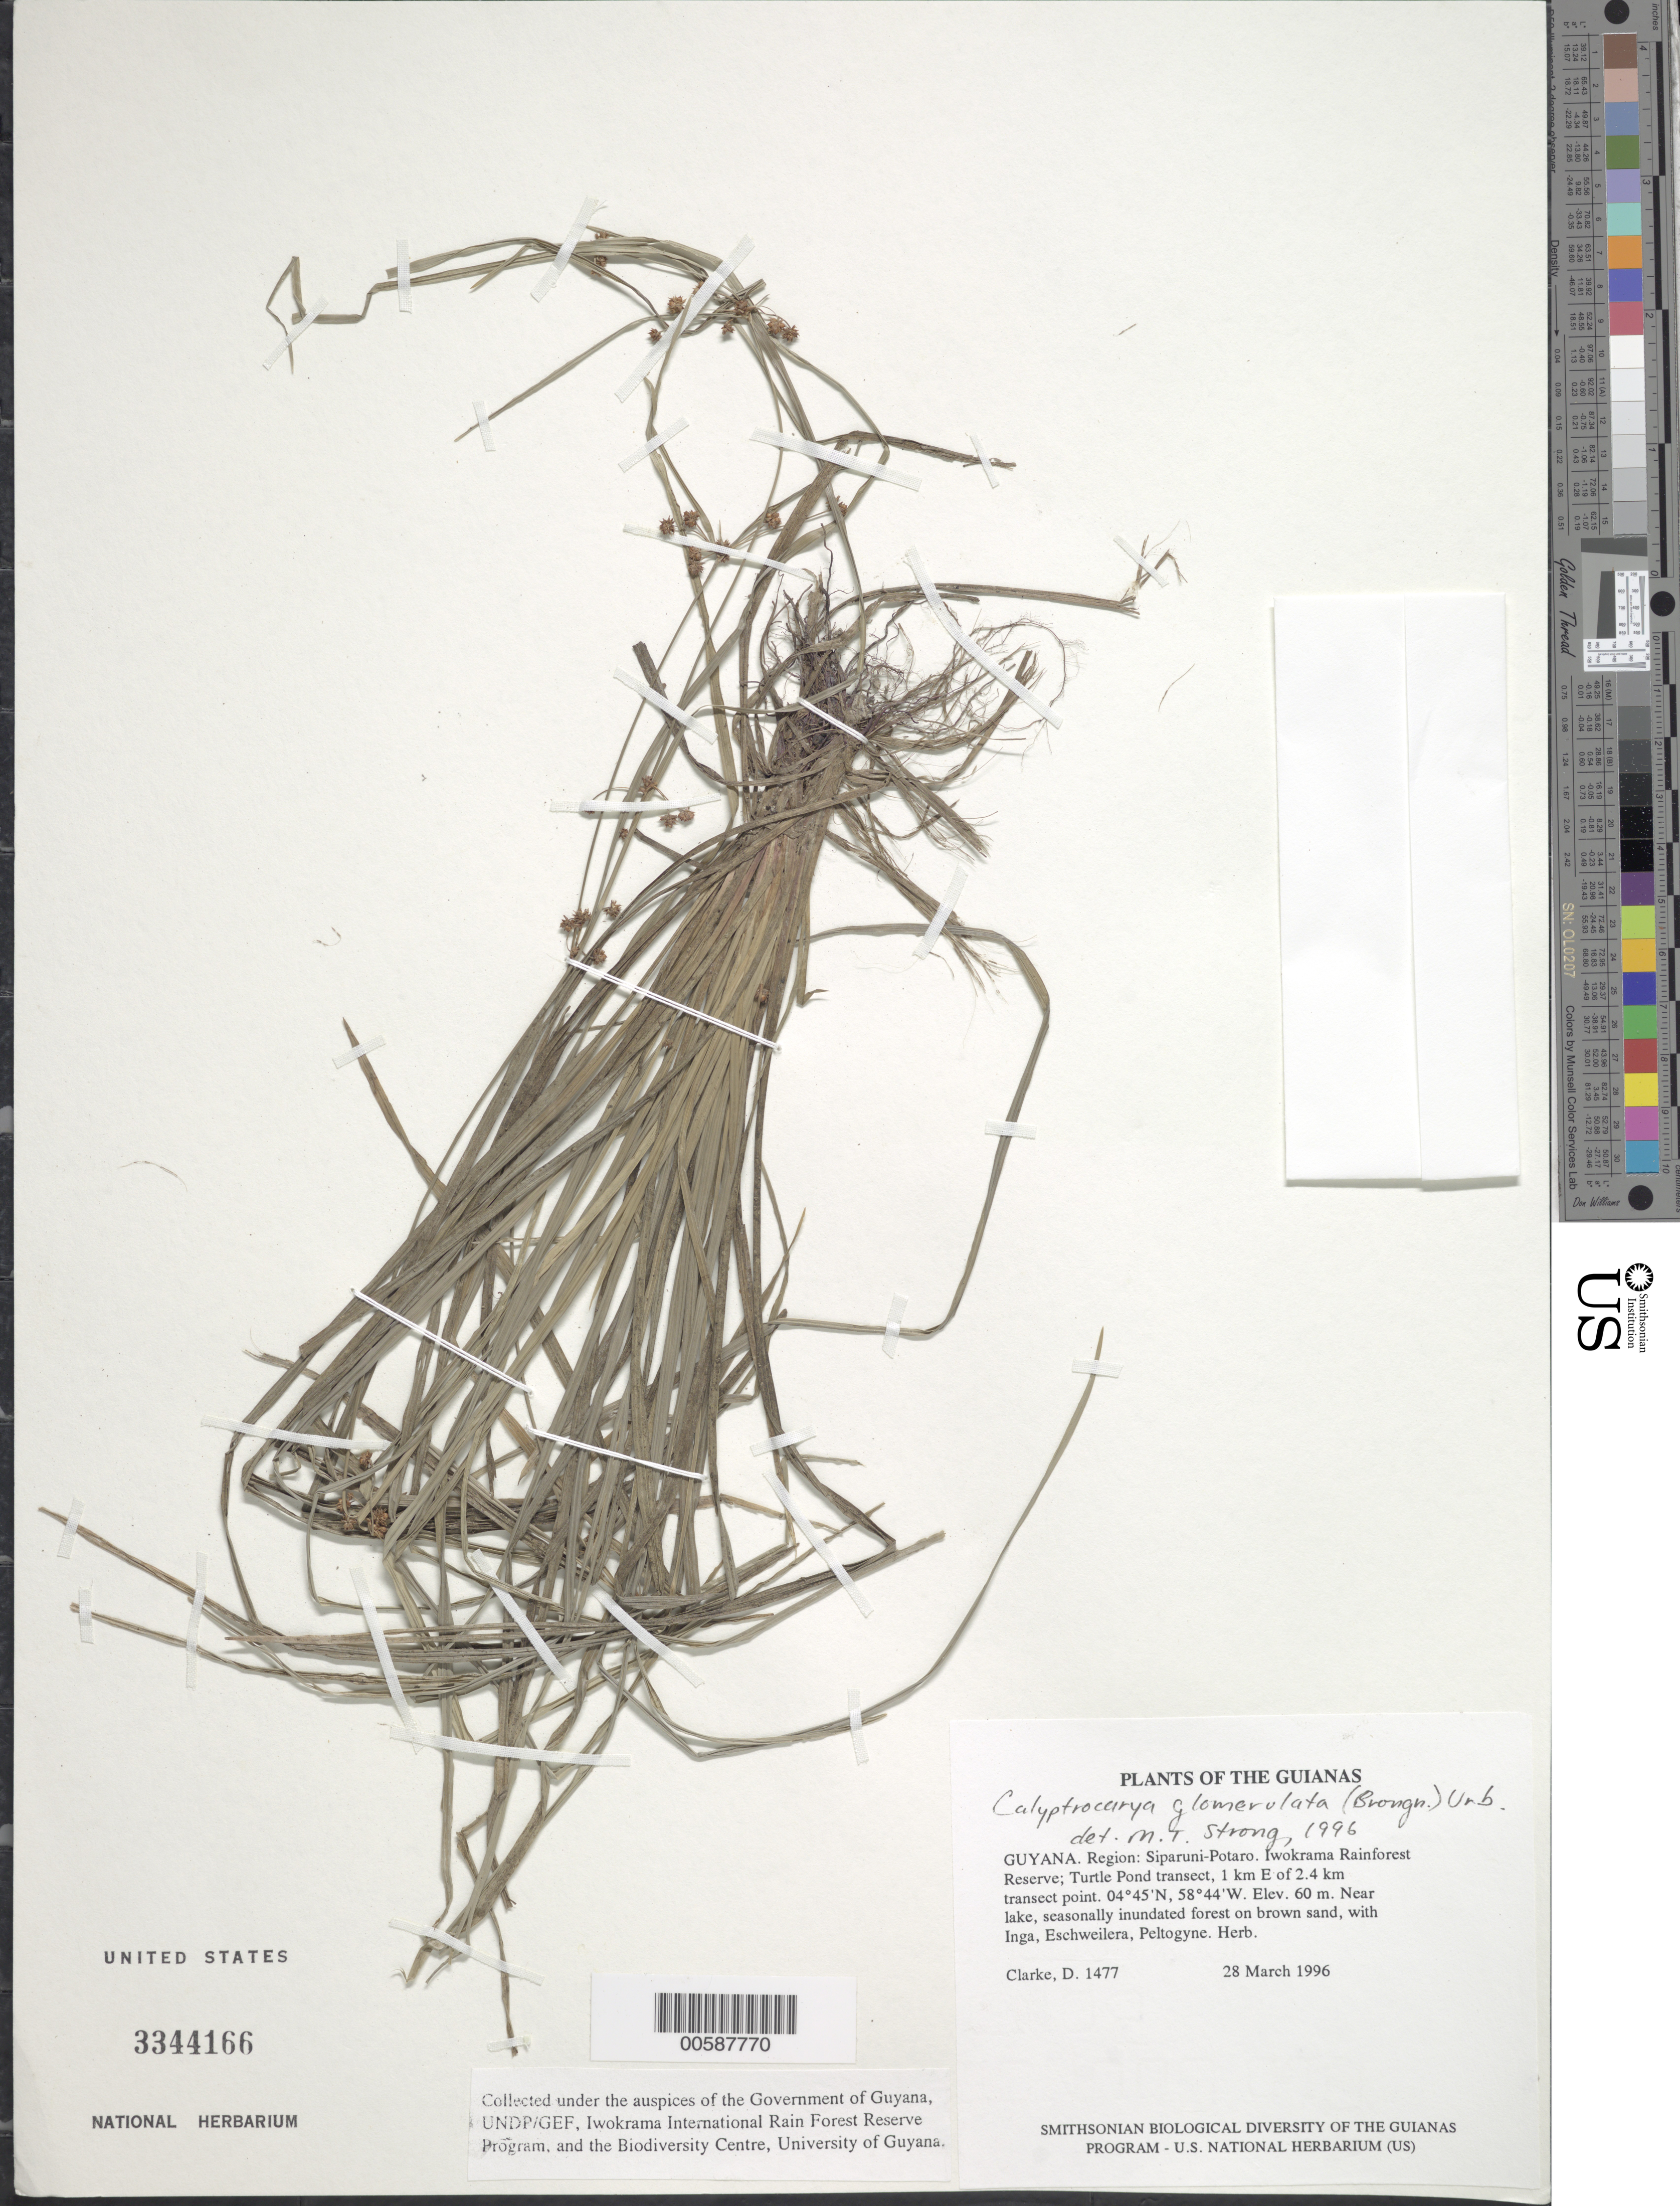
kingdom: Plantae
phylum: Tracheophyta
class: Liliopsida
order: Poales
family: Cyperaceae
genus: Calyptrocarya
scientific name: Calyptrocarya glomerulata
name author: (Brongn.) Urb.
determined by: Strong, M. T., (US), Smithsonian Institution - National Museum of Natural History (UNITED STATES)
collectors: H. D. Clarke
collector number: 1477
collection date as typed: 28 March 1996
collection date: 1996-03-28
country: Guyana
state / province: Potaro-Siparuni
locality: Iwokrama Rainforest Reserve; Turtle Pond transect, 1 km E of 2.4 km transect point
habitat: Near lake, seasonally inundated forest on brown sand, with Inga, Eschweilera, Peltogyne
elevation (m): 60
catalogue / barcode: US 3344166